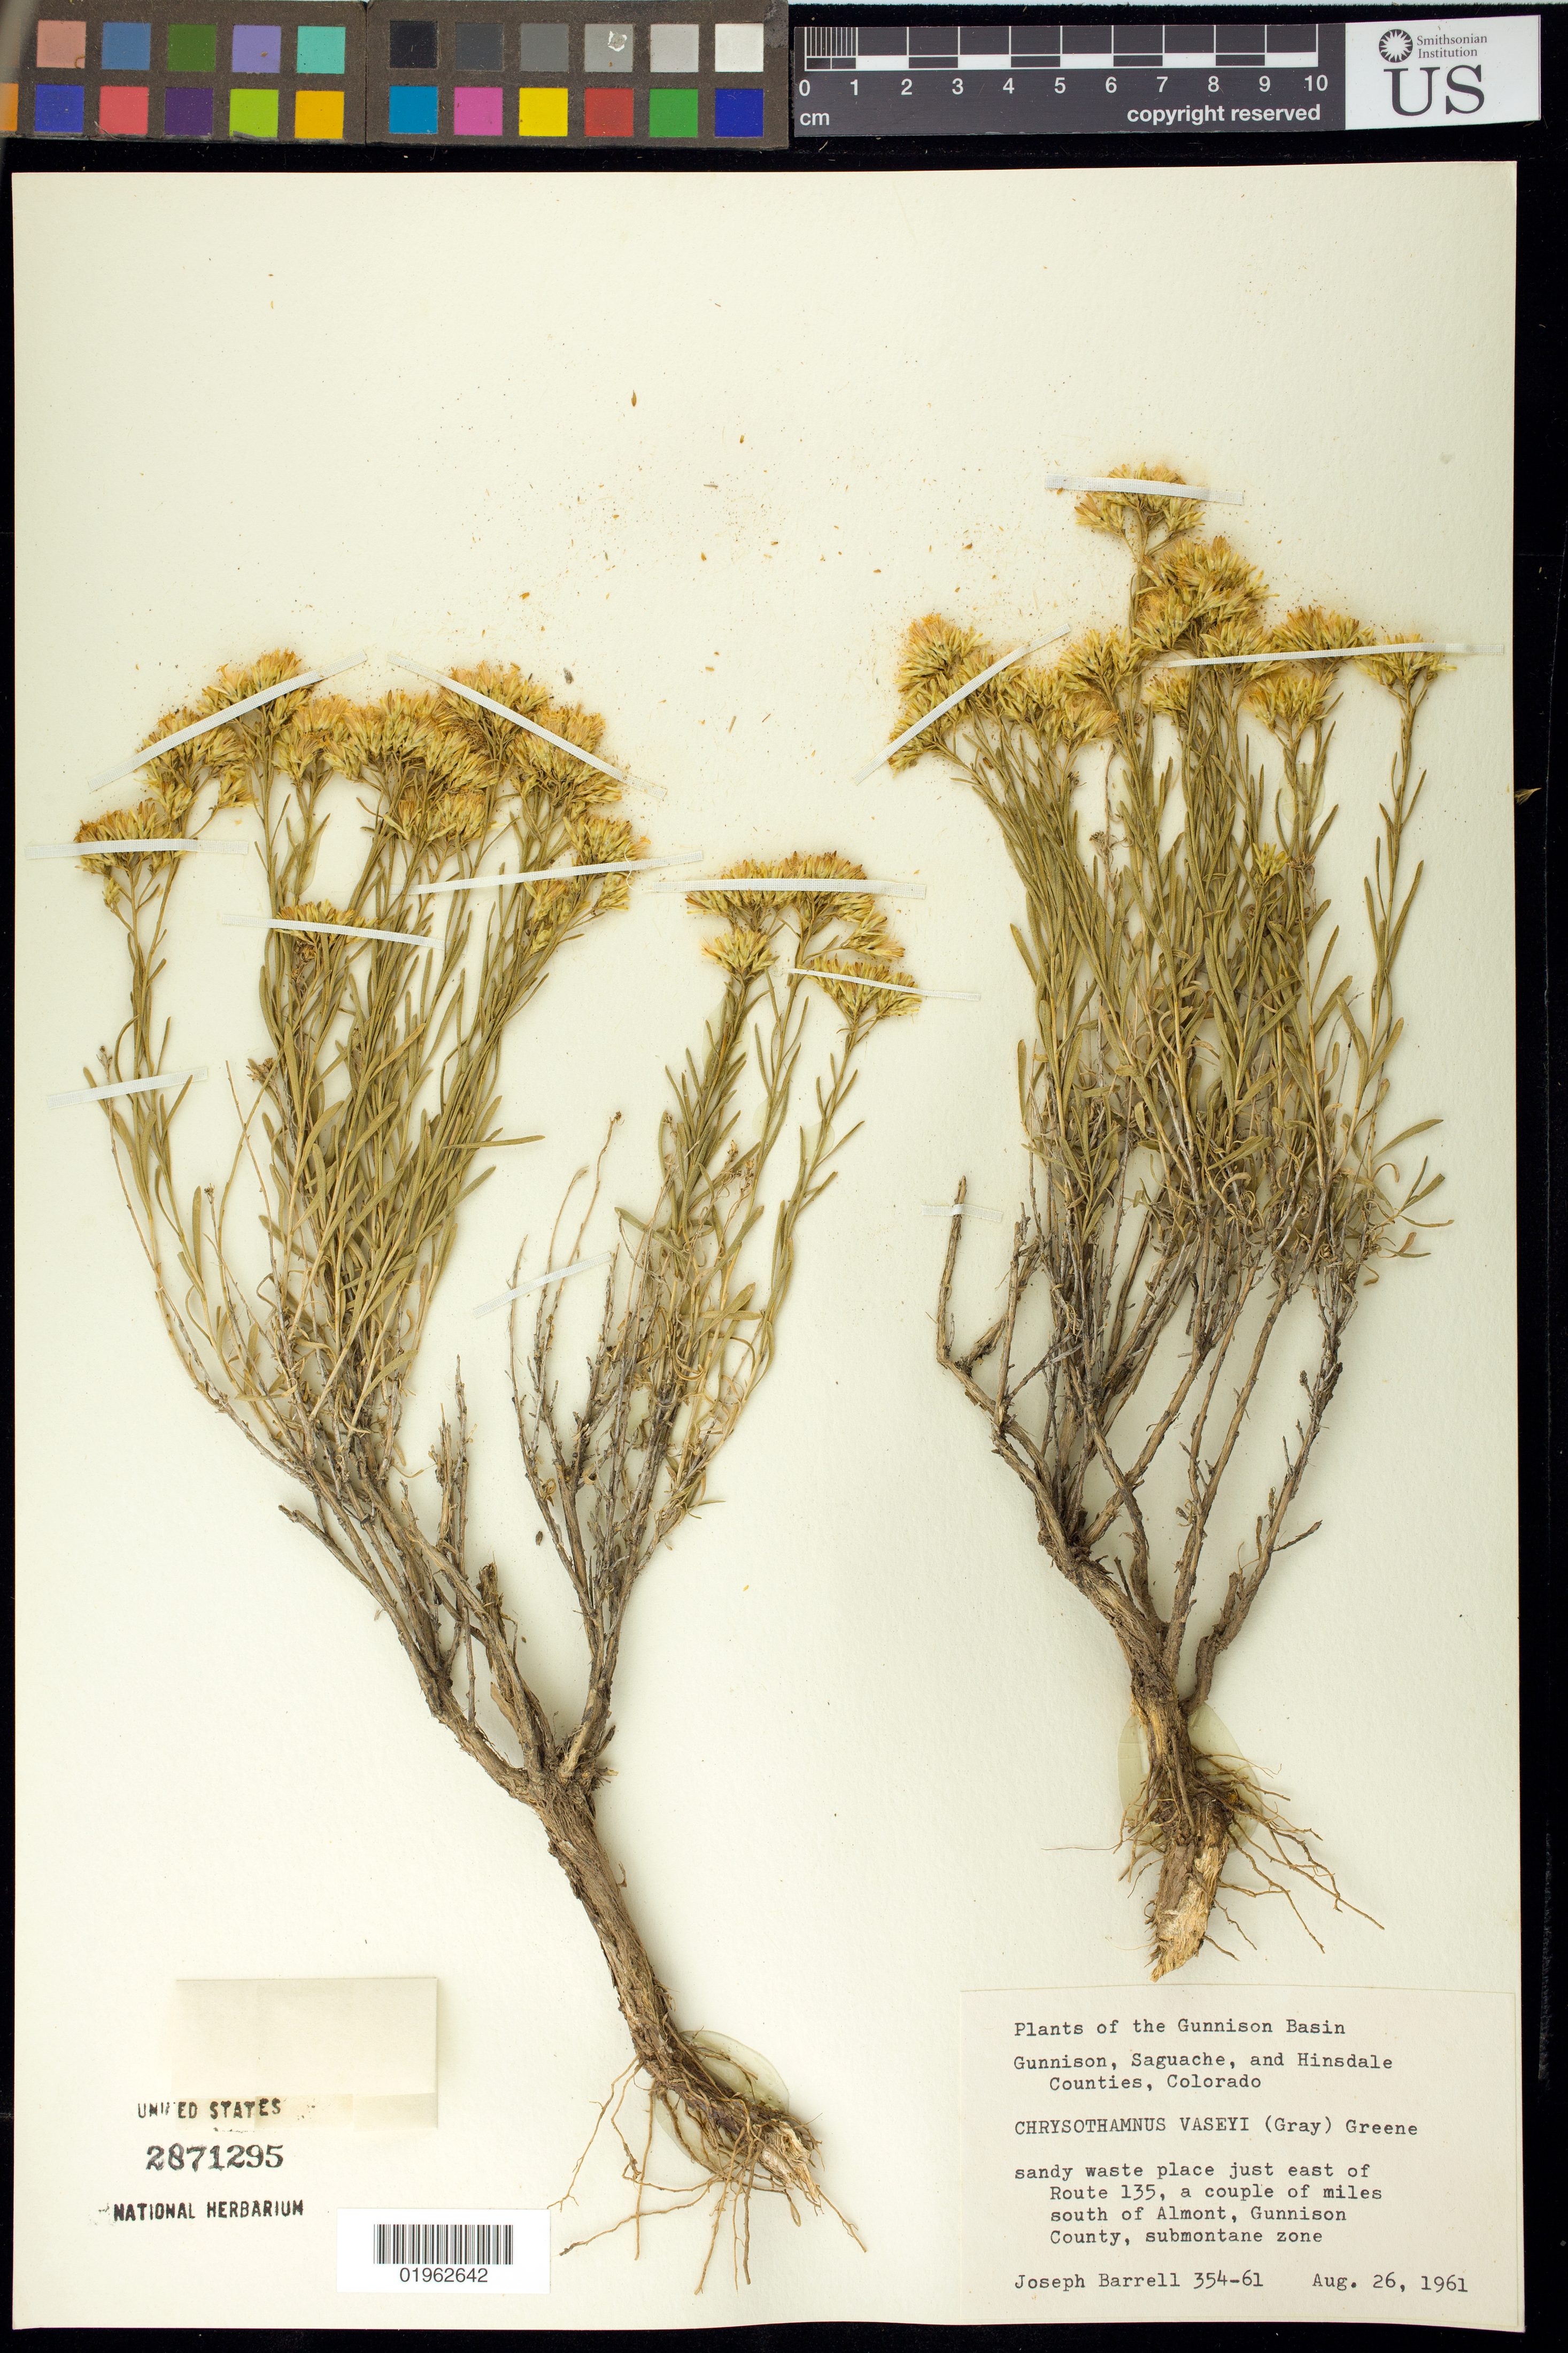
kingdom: Plantae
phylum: Tracheophyta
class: Magnoliopsida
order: Asterales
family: Asteraceae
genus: Chrysothamnus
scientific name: Chrysothamnus vaseyi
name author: (A. Gray) Greene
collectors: J. Barrell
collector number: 354-61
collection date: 1961-08-26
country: United States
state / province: Colorado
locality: The Gunnison Basin Gunniso, Saguache, and Hinsdale Counties, sandy waste place just east of Route 135, a couple of miles south of Almont, Gunnison County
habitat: submontane zone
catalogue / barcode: US 2871295